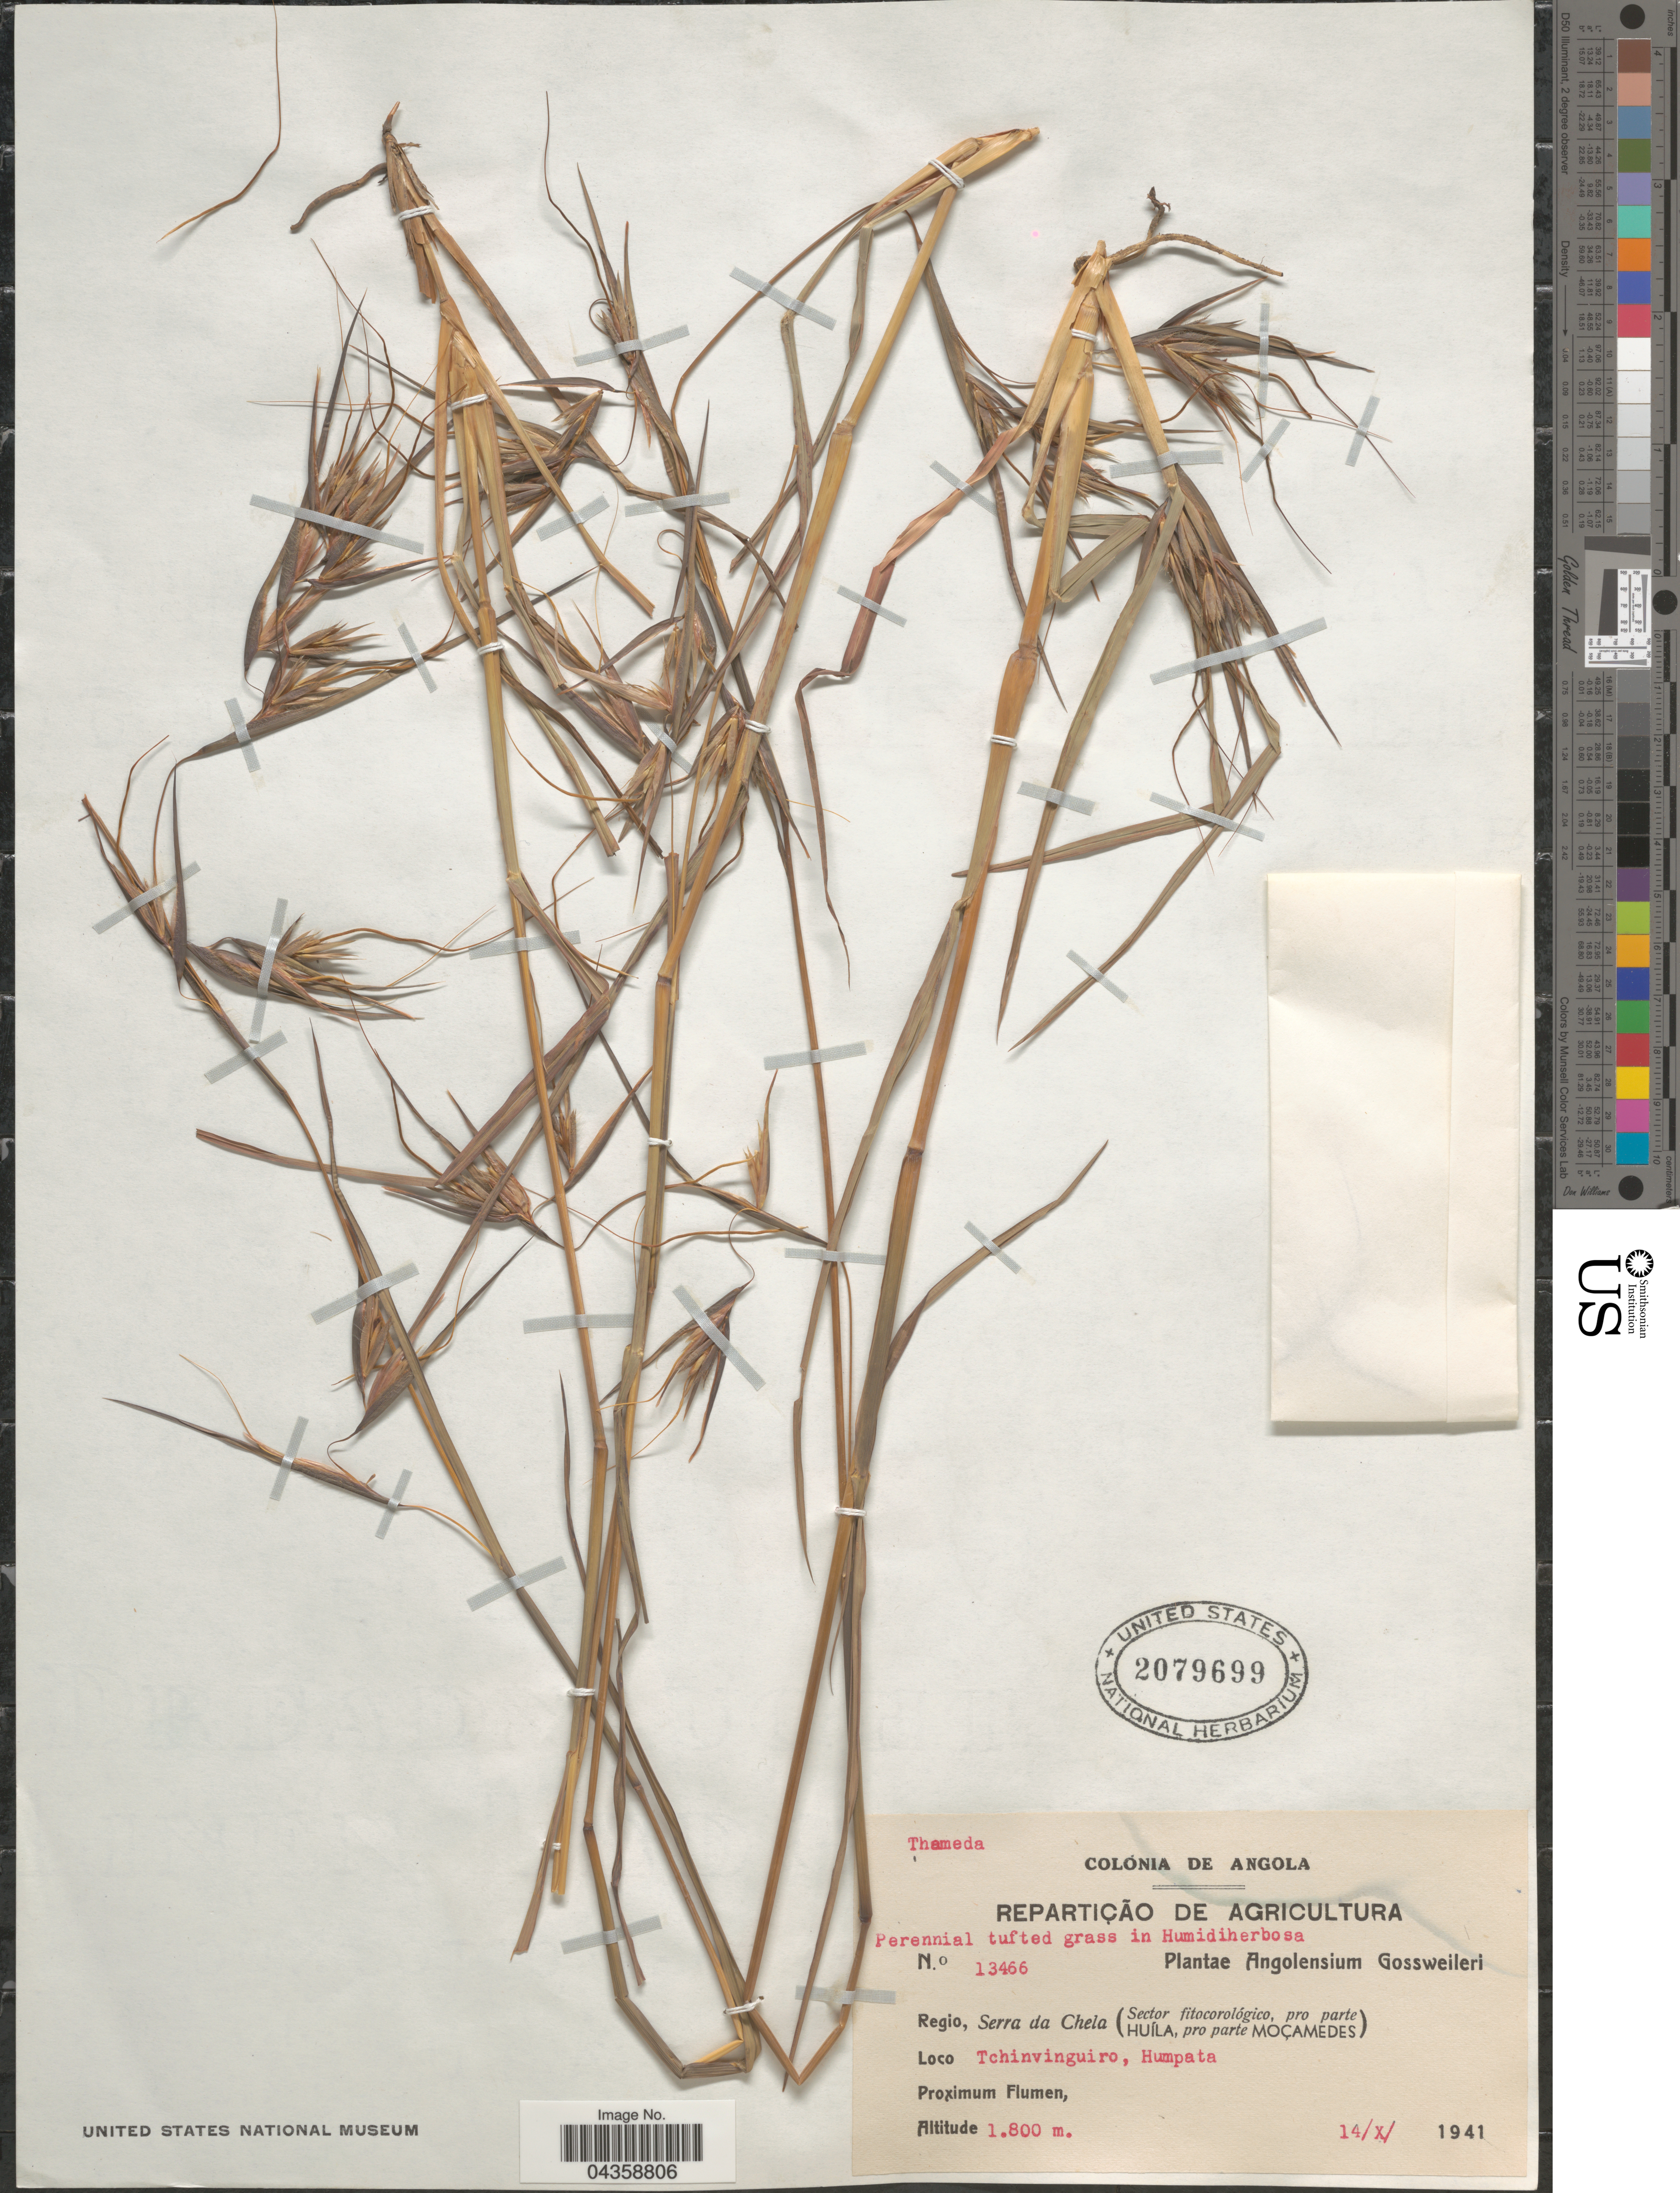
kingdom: Plantae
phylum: Tracheophyta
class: Liliopsida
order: Poales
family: Poaceae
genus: Themeda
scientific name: Themeda quadrivalvis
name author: (L.) Kuntze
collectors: -. Gossweiler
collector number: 13466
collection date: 1941-10-14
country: Angola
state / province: Huila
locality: Regio, Serra da Chela (Sector fitocorológico, pro parte Huíla, pro parte Moçamedes). Tchinvinguiro, Humpata. Proximum Flumen.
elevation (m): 1800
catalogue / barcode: US 2079699